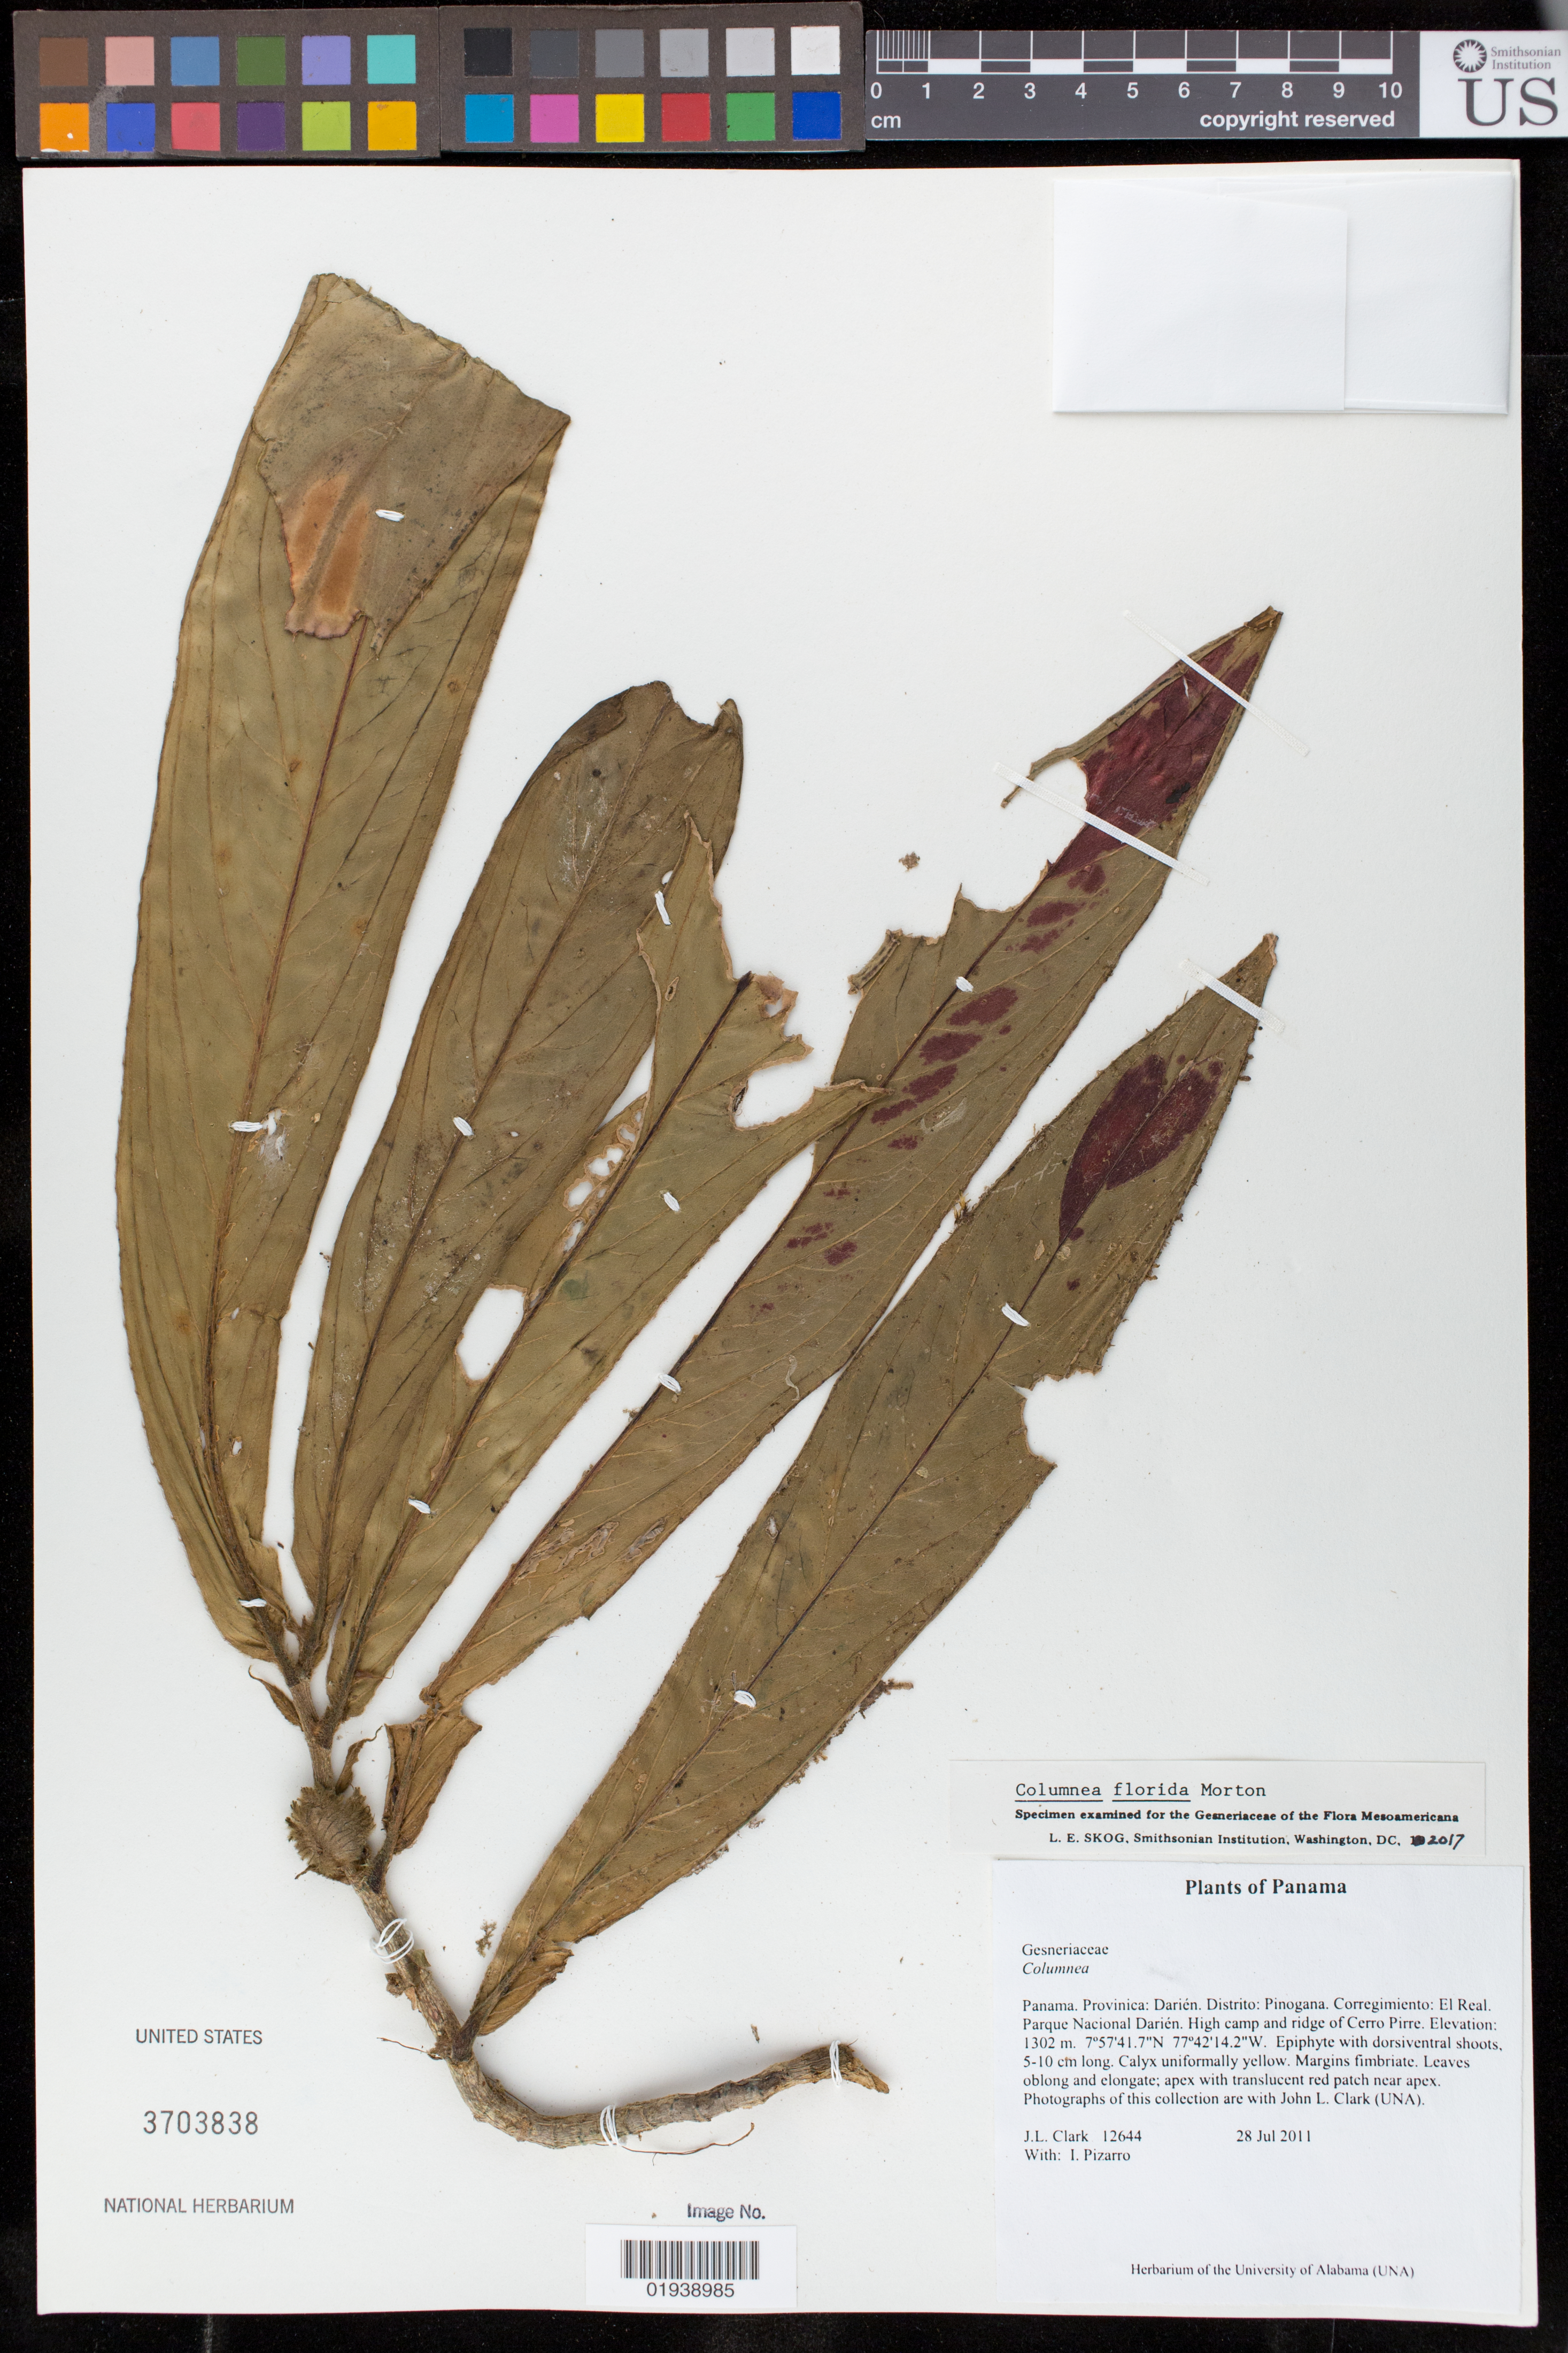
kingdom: Plantae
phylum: Tracheophyta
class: Magnoliopsida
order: Lamiales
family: Gesneriaceae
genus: Columnea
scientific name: Columnea florida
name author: C.V. Morton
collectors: J. L. Clark & I. Pizarro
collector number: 12644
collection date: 2011-07-28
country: Panama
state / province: Darién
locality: Distrito: Pinogana. Corregimiento: El Real. Parque Nacional Darien. High camp and ridge of Cerro Pirre.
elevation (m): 1302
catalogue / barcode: US 3703838